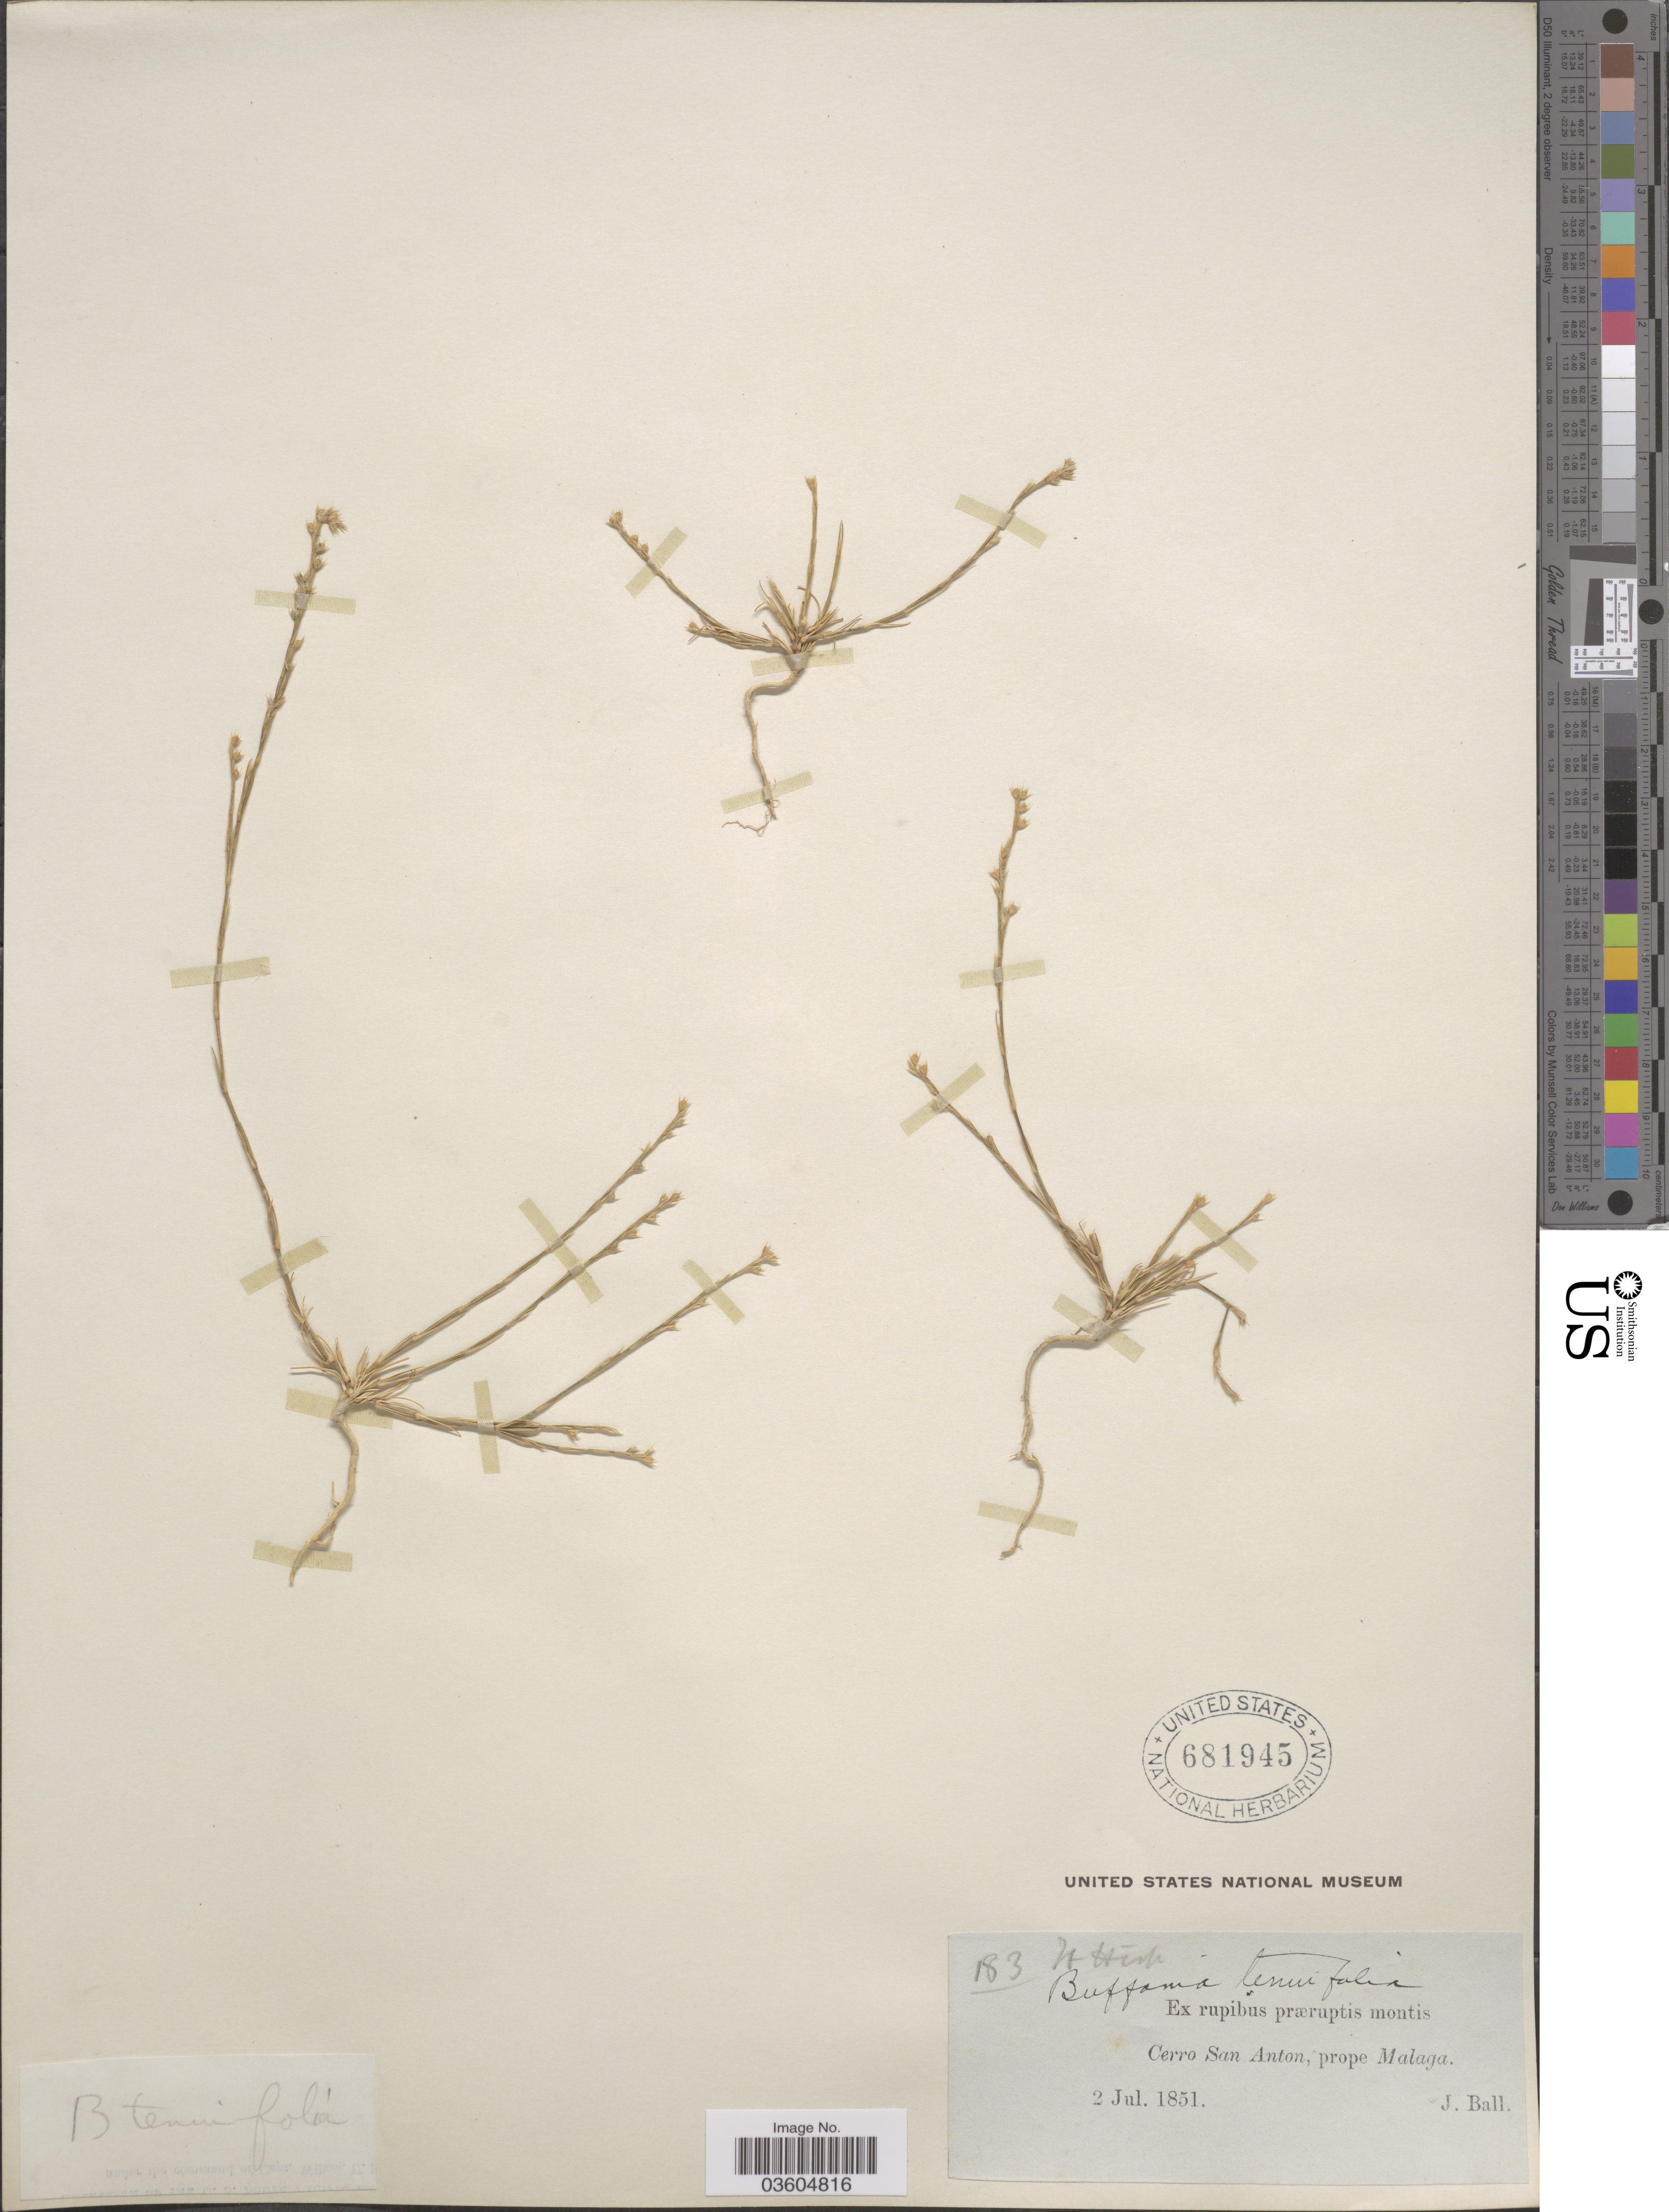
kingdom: Plantae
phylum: Tracheophyta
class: Magnoliopsida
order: Caryophyllales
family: Caryophyllaceae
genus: Bufonia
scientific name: Bufonia tenuifolia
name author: L.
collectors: J. Ball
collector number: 183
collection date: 1851-07-02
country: Spain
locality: Ex rupibus præruptis montis Cerro San Anton, prope Malaga.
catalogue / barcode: US 681945